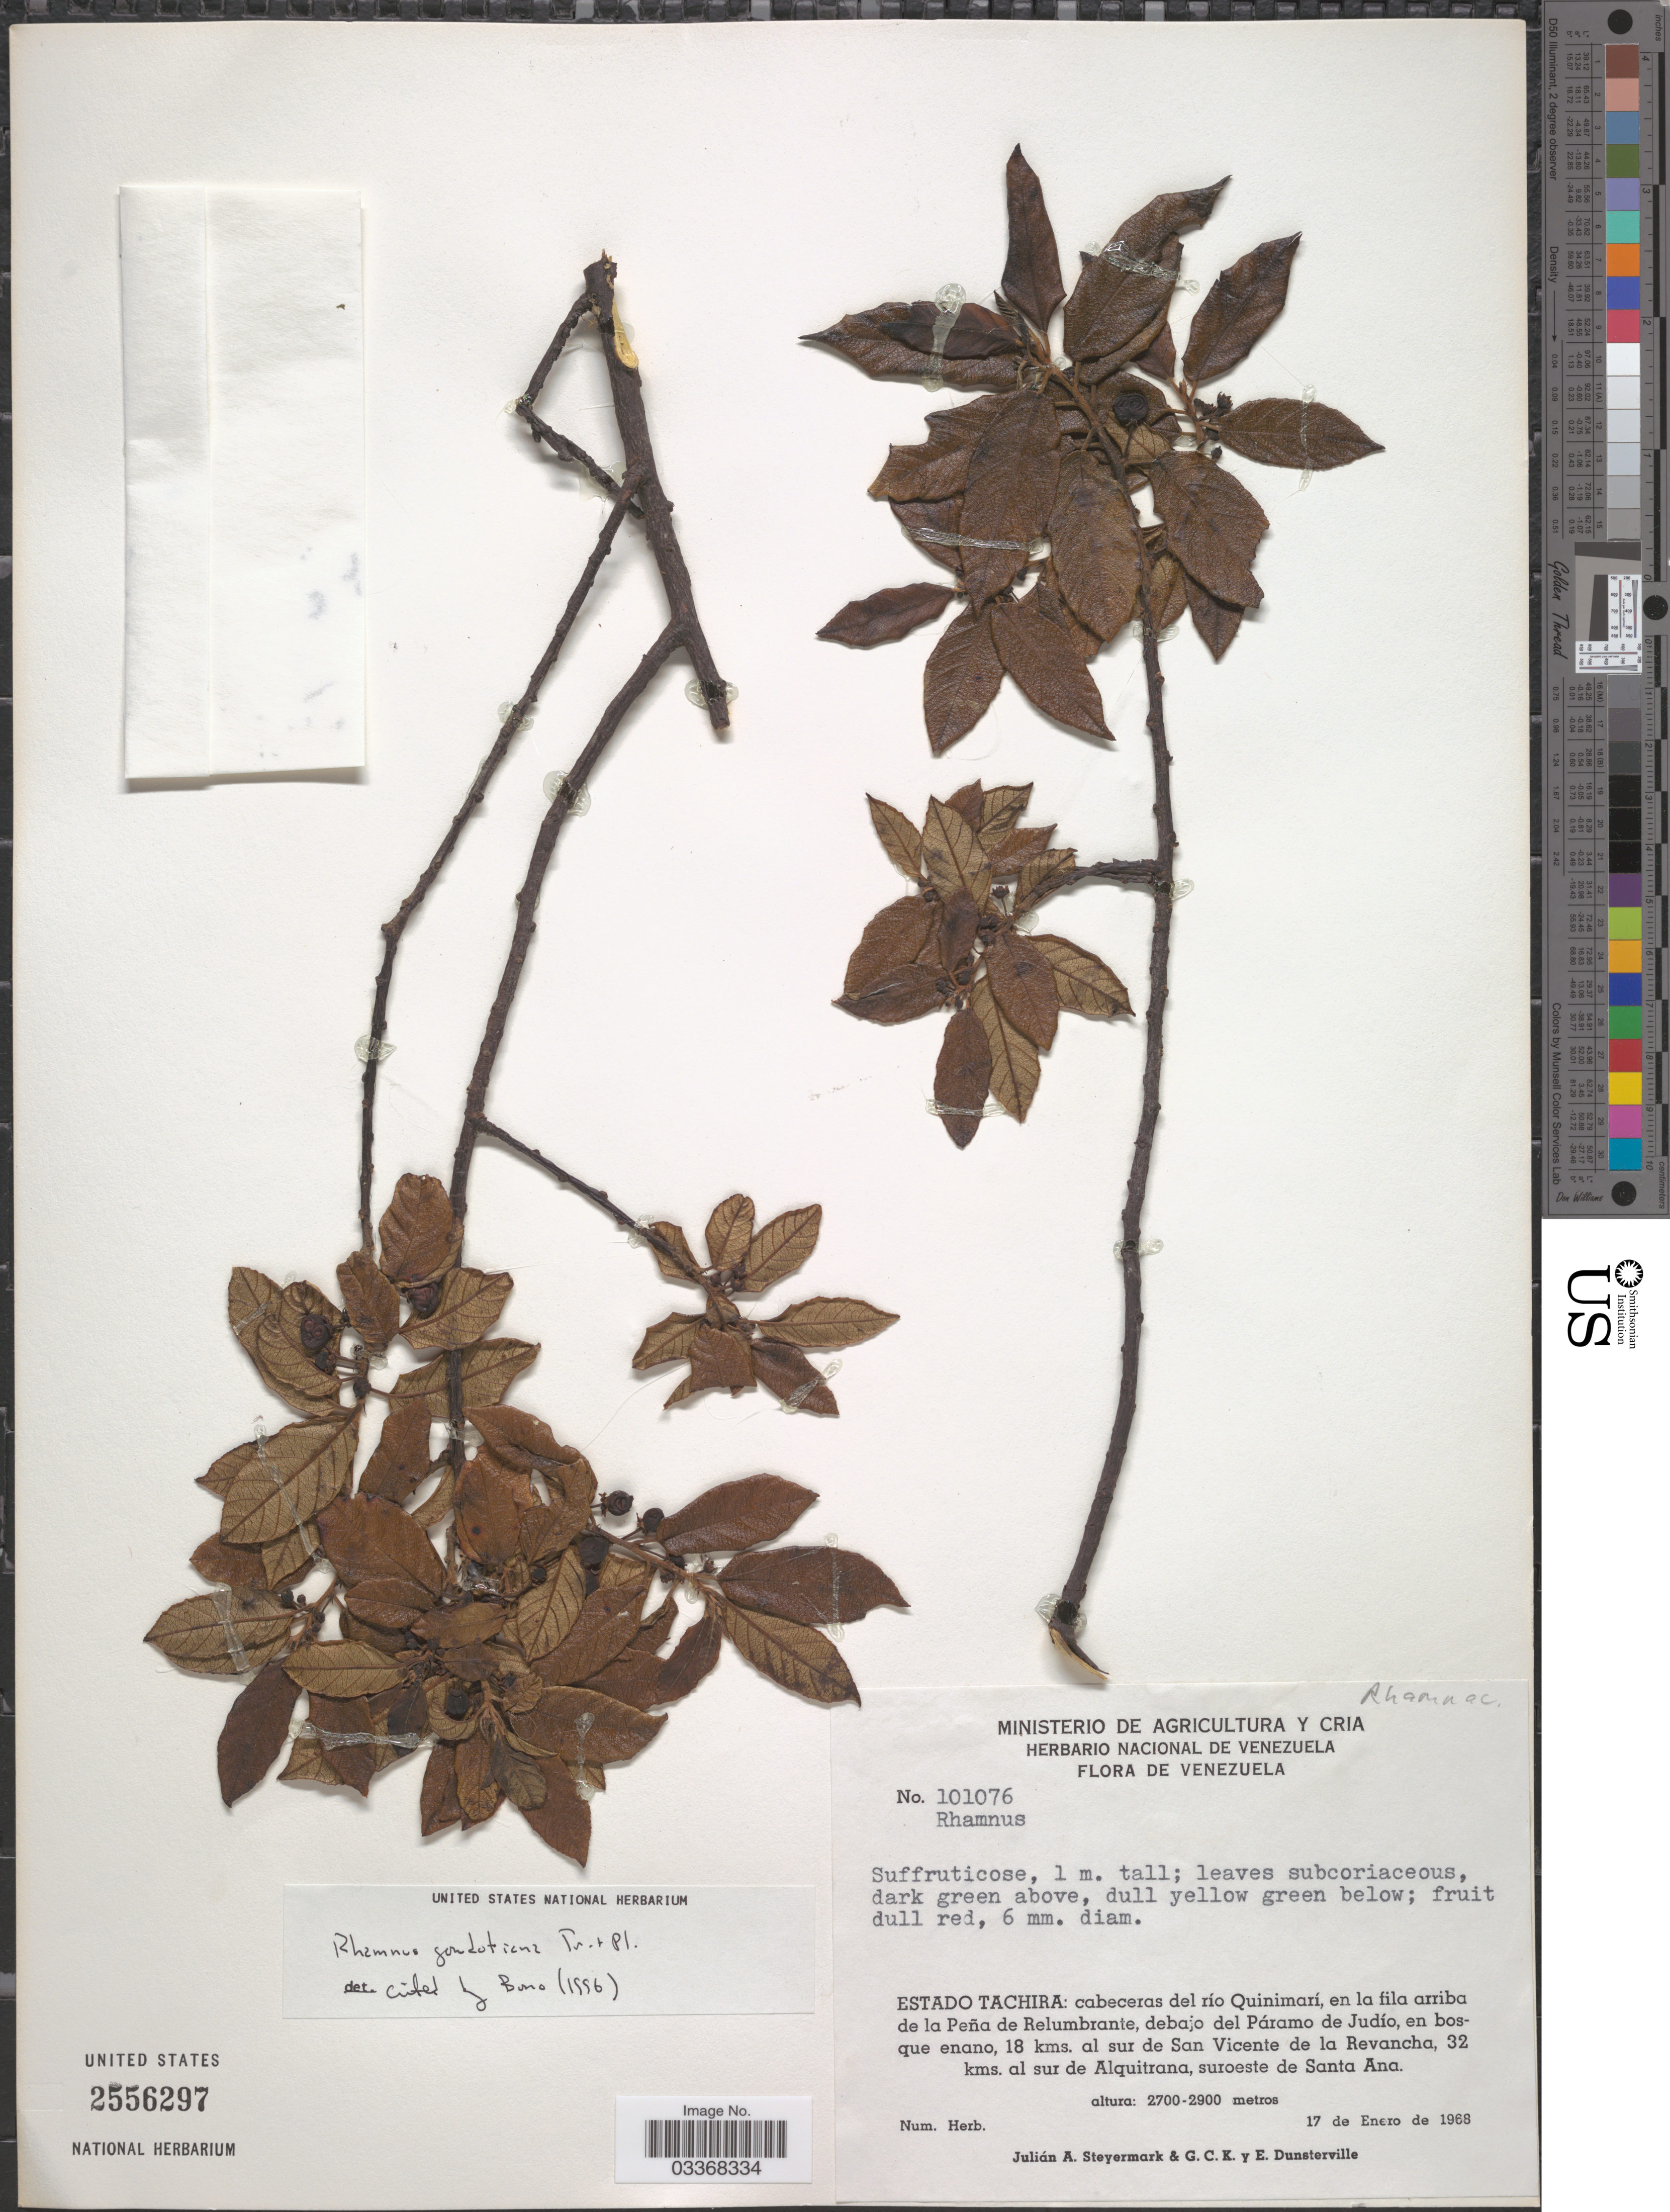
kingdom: Plantae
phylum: Tracheophyta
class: Magnoliopsida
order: Rosales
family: Rhamnaceae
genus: Frangula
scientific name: Frangula goudotiana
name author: (Triana & Planch.) Grubov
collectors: J. Steyermark, G. C. K. Dunsterville & E. Dunsterville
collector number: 101076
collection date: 1968-01-17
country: Venezuela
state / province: Tachira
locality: Cabeceras del río Quinimarí, en la fila arriba de la Peña de Relumbrante, debajo del Páramo de Judío, en bosque enano, 18 kms. al sur de San Vicente de la Revancha, 32 kms. al sur de Alquitrana, suroeste de Santa Ana.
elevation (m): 2700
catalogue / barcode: US 2556297